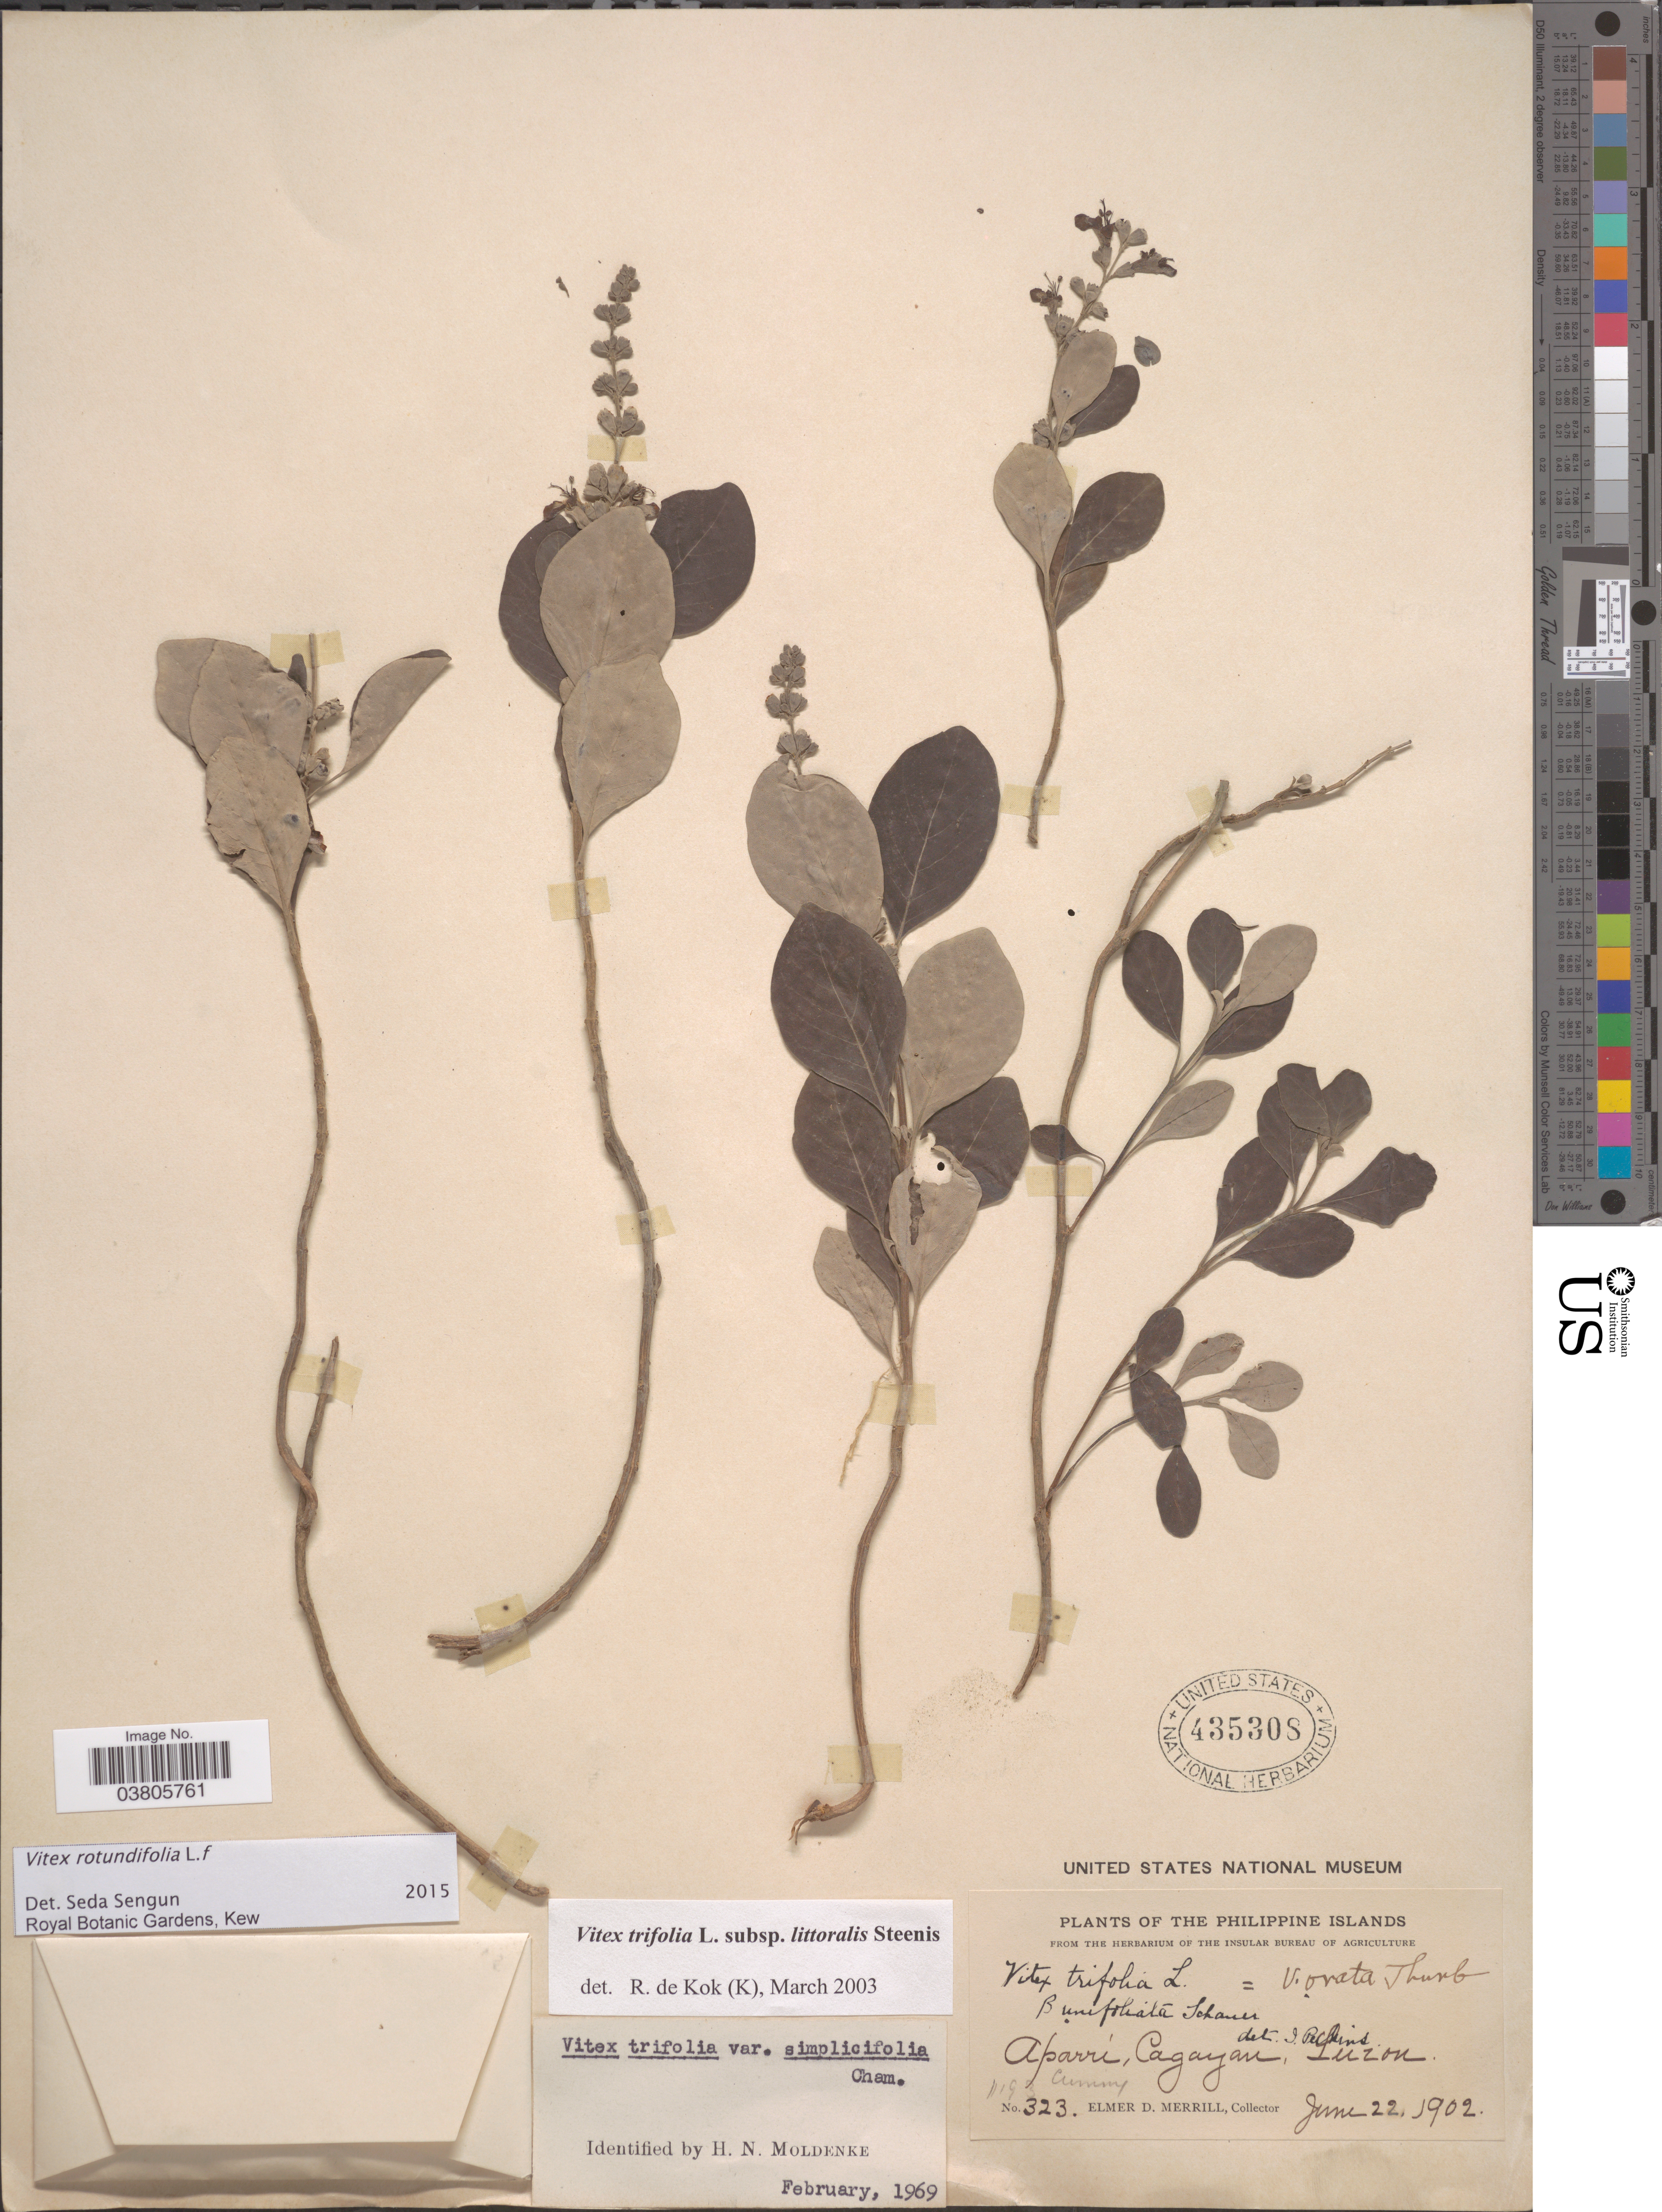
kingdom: Plantae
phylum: Tracheophyta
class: Magnoliopsida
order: Lamiales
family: Lamiaceae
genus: Vitex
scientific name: Vitex rotundifolia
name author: L. f.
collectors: E. D. Merrill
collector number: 323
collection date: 1902-06-22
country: Philippines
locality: Philippine Islands. Aparrí, Cagayan, Luzon.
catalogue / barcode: US 435308